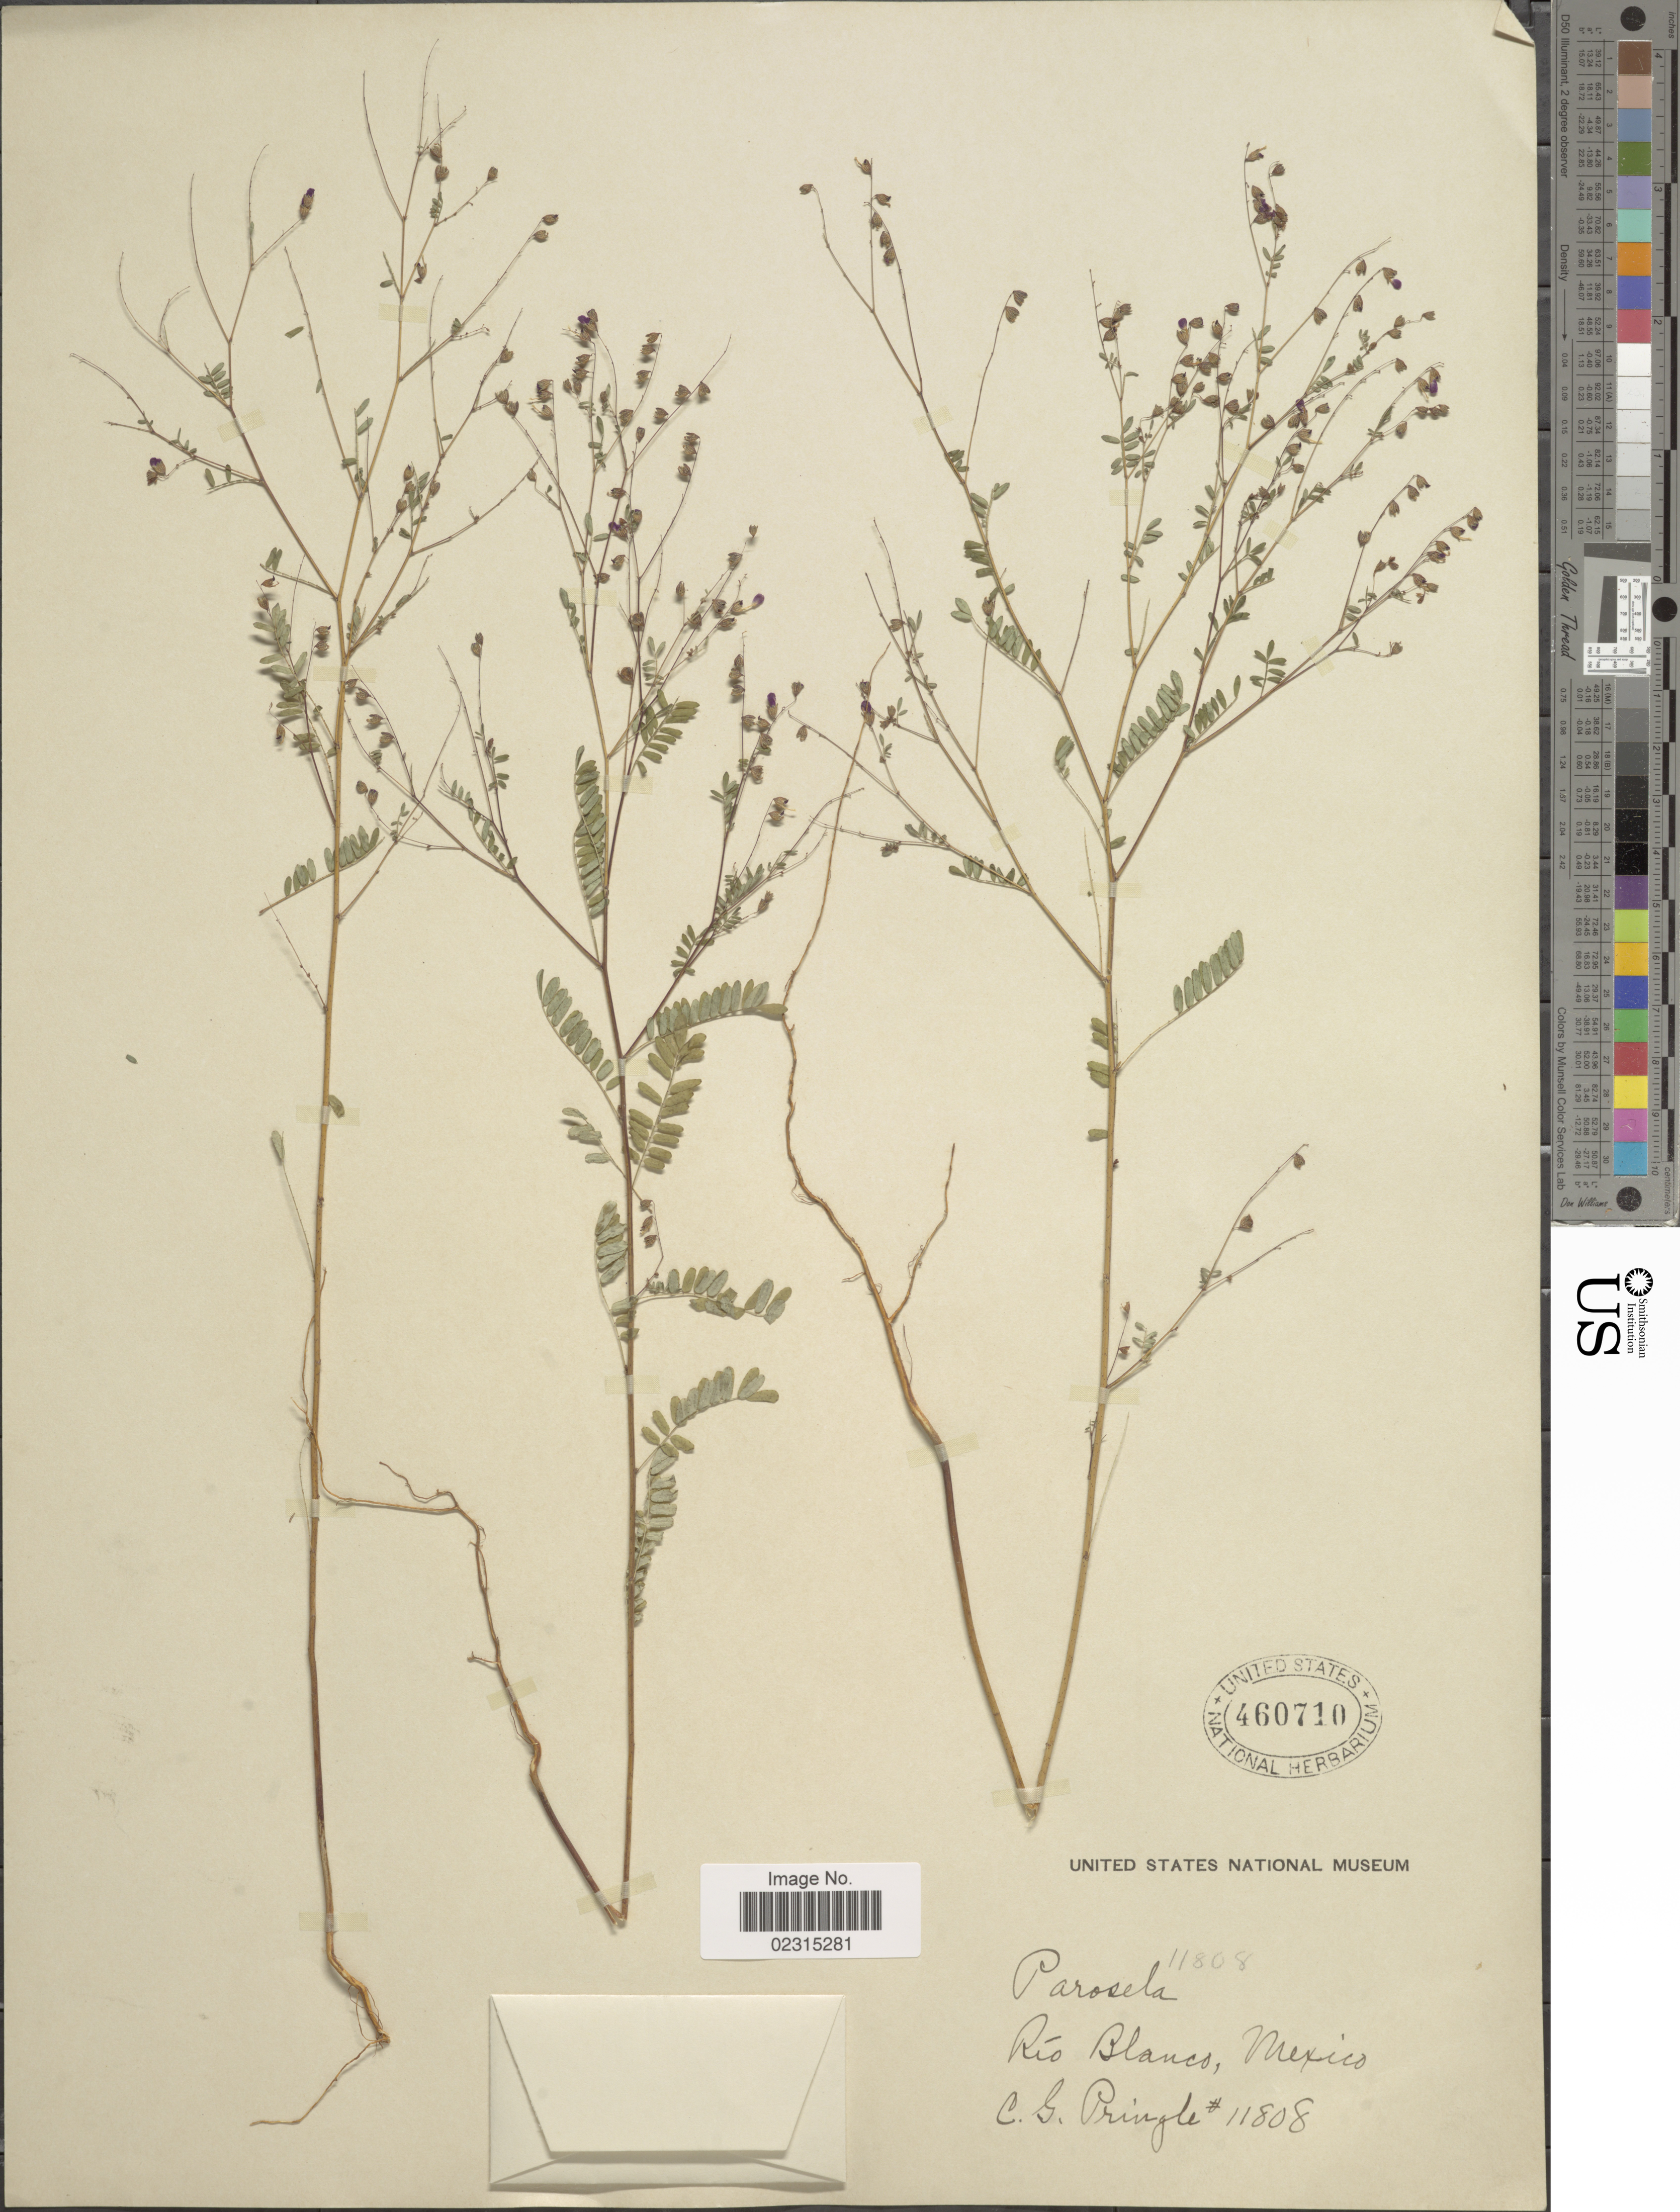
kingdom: Plantae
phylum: Tracheophyta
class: Magnoliopsida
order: Fabales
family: Fabaceae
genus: Marina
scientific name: Marina diffusa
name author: (Moric.) Barneby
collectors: C. G. Pringle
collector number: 11808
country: Mexico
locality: Río Blanco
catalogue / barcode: US 460710